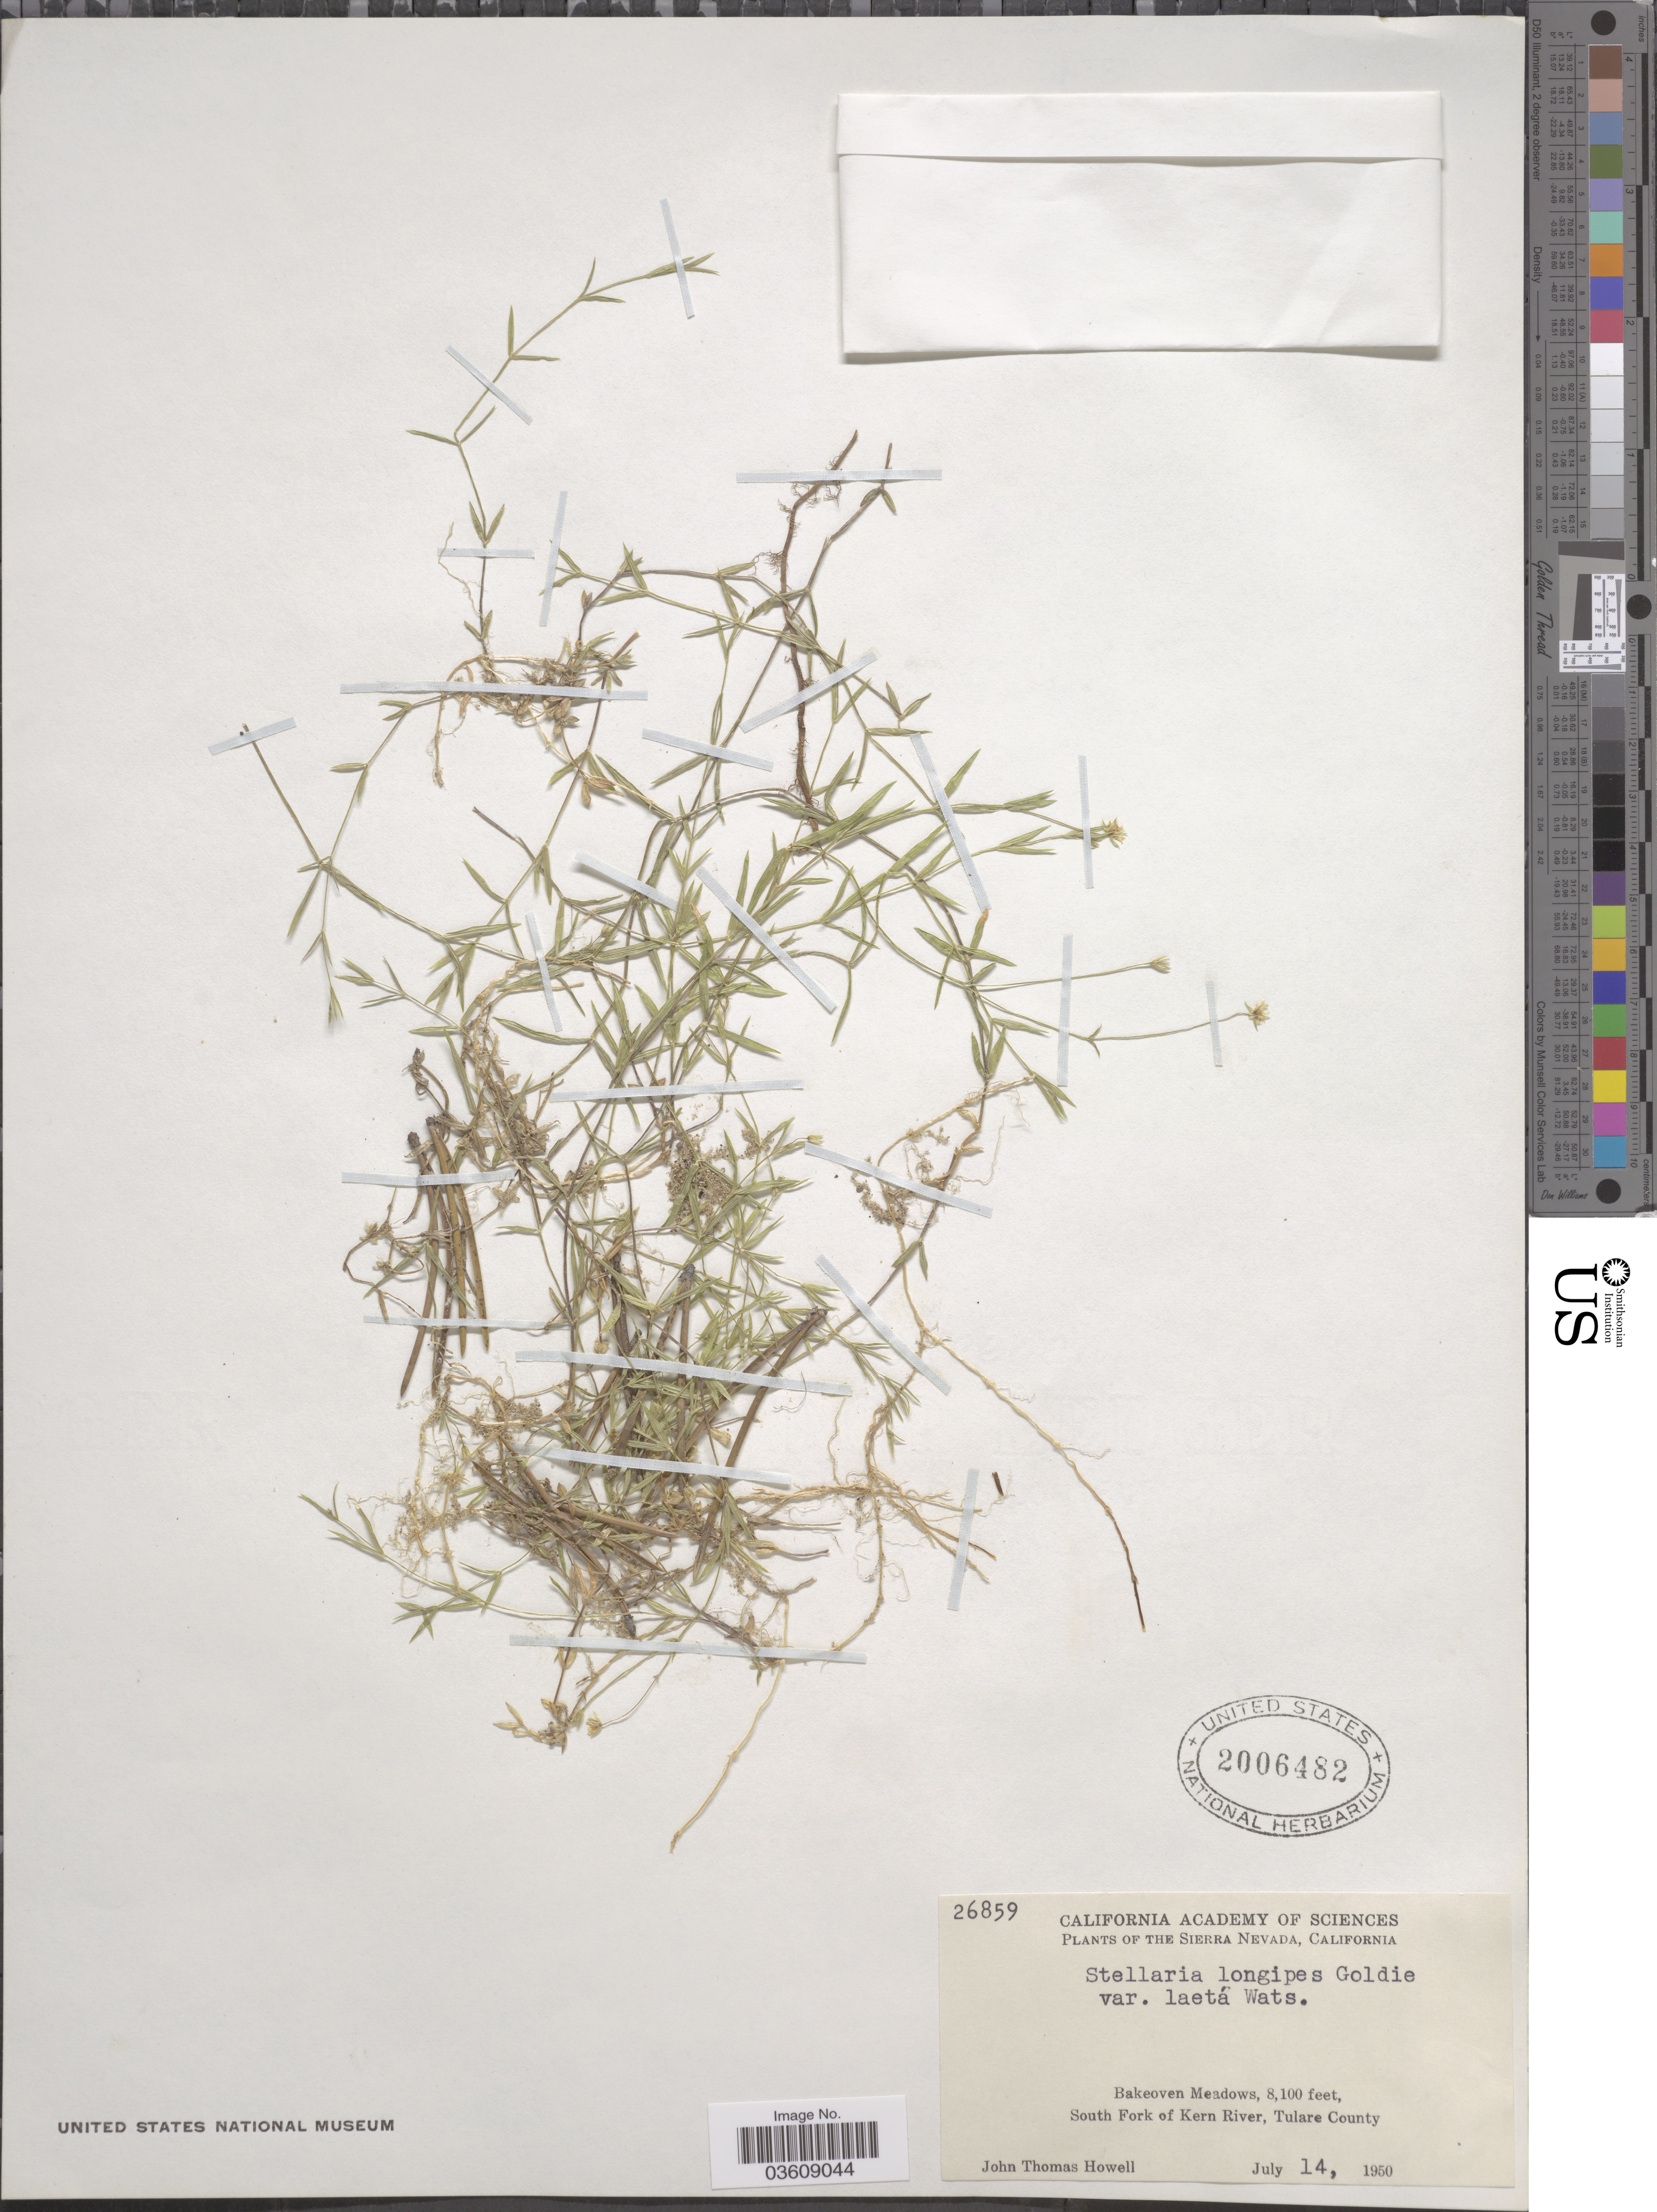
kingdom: Plantae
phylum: Tracheophyta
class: Magnoliopsida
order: Caryophyllales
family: Caryophyllaceae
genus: Stellaria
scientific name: Stellaria longipes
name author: Goldie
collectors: J. T. Howell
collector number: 26859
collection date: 1950-07-14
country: United States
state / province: California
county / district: Tulare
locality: Sierra Nevada. Bakeoven Meadows. South Fork of Kern River, Tulare County.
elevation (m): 2469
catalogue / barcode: US 2006482